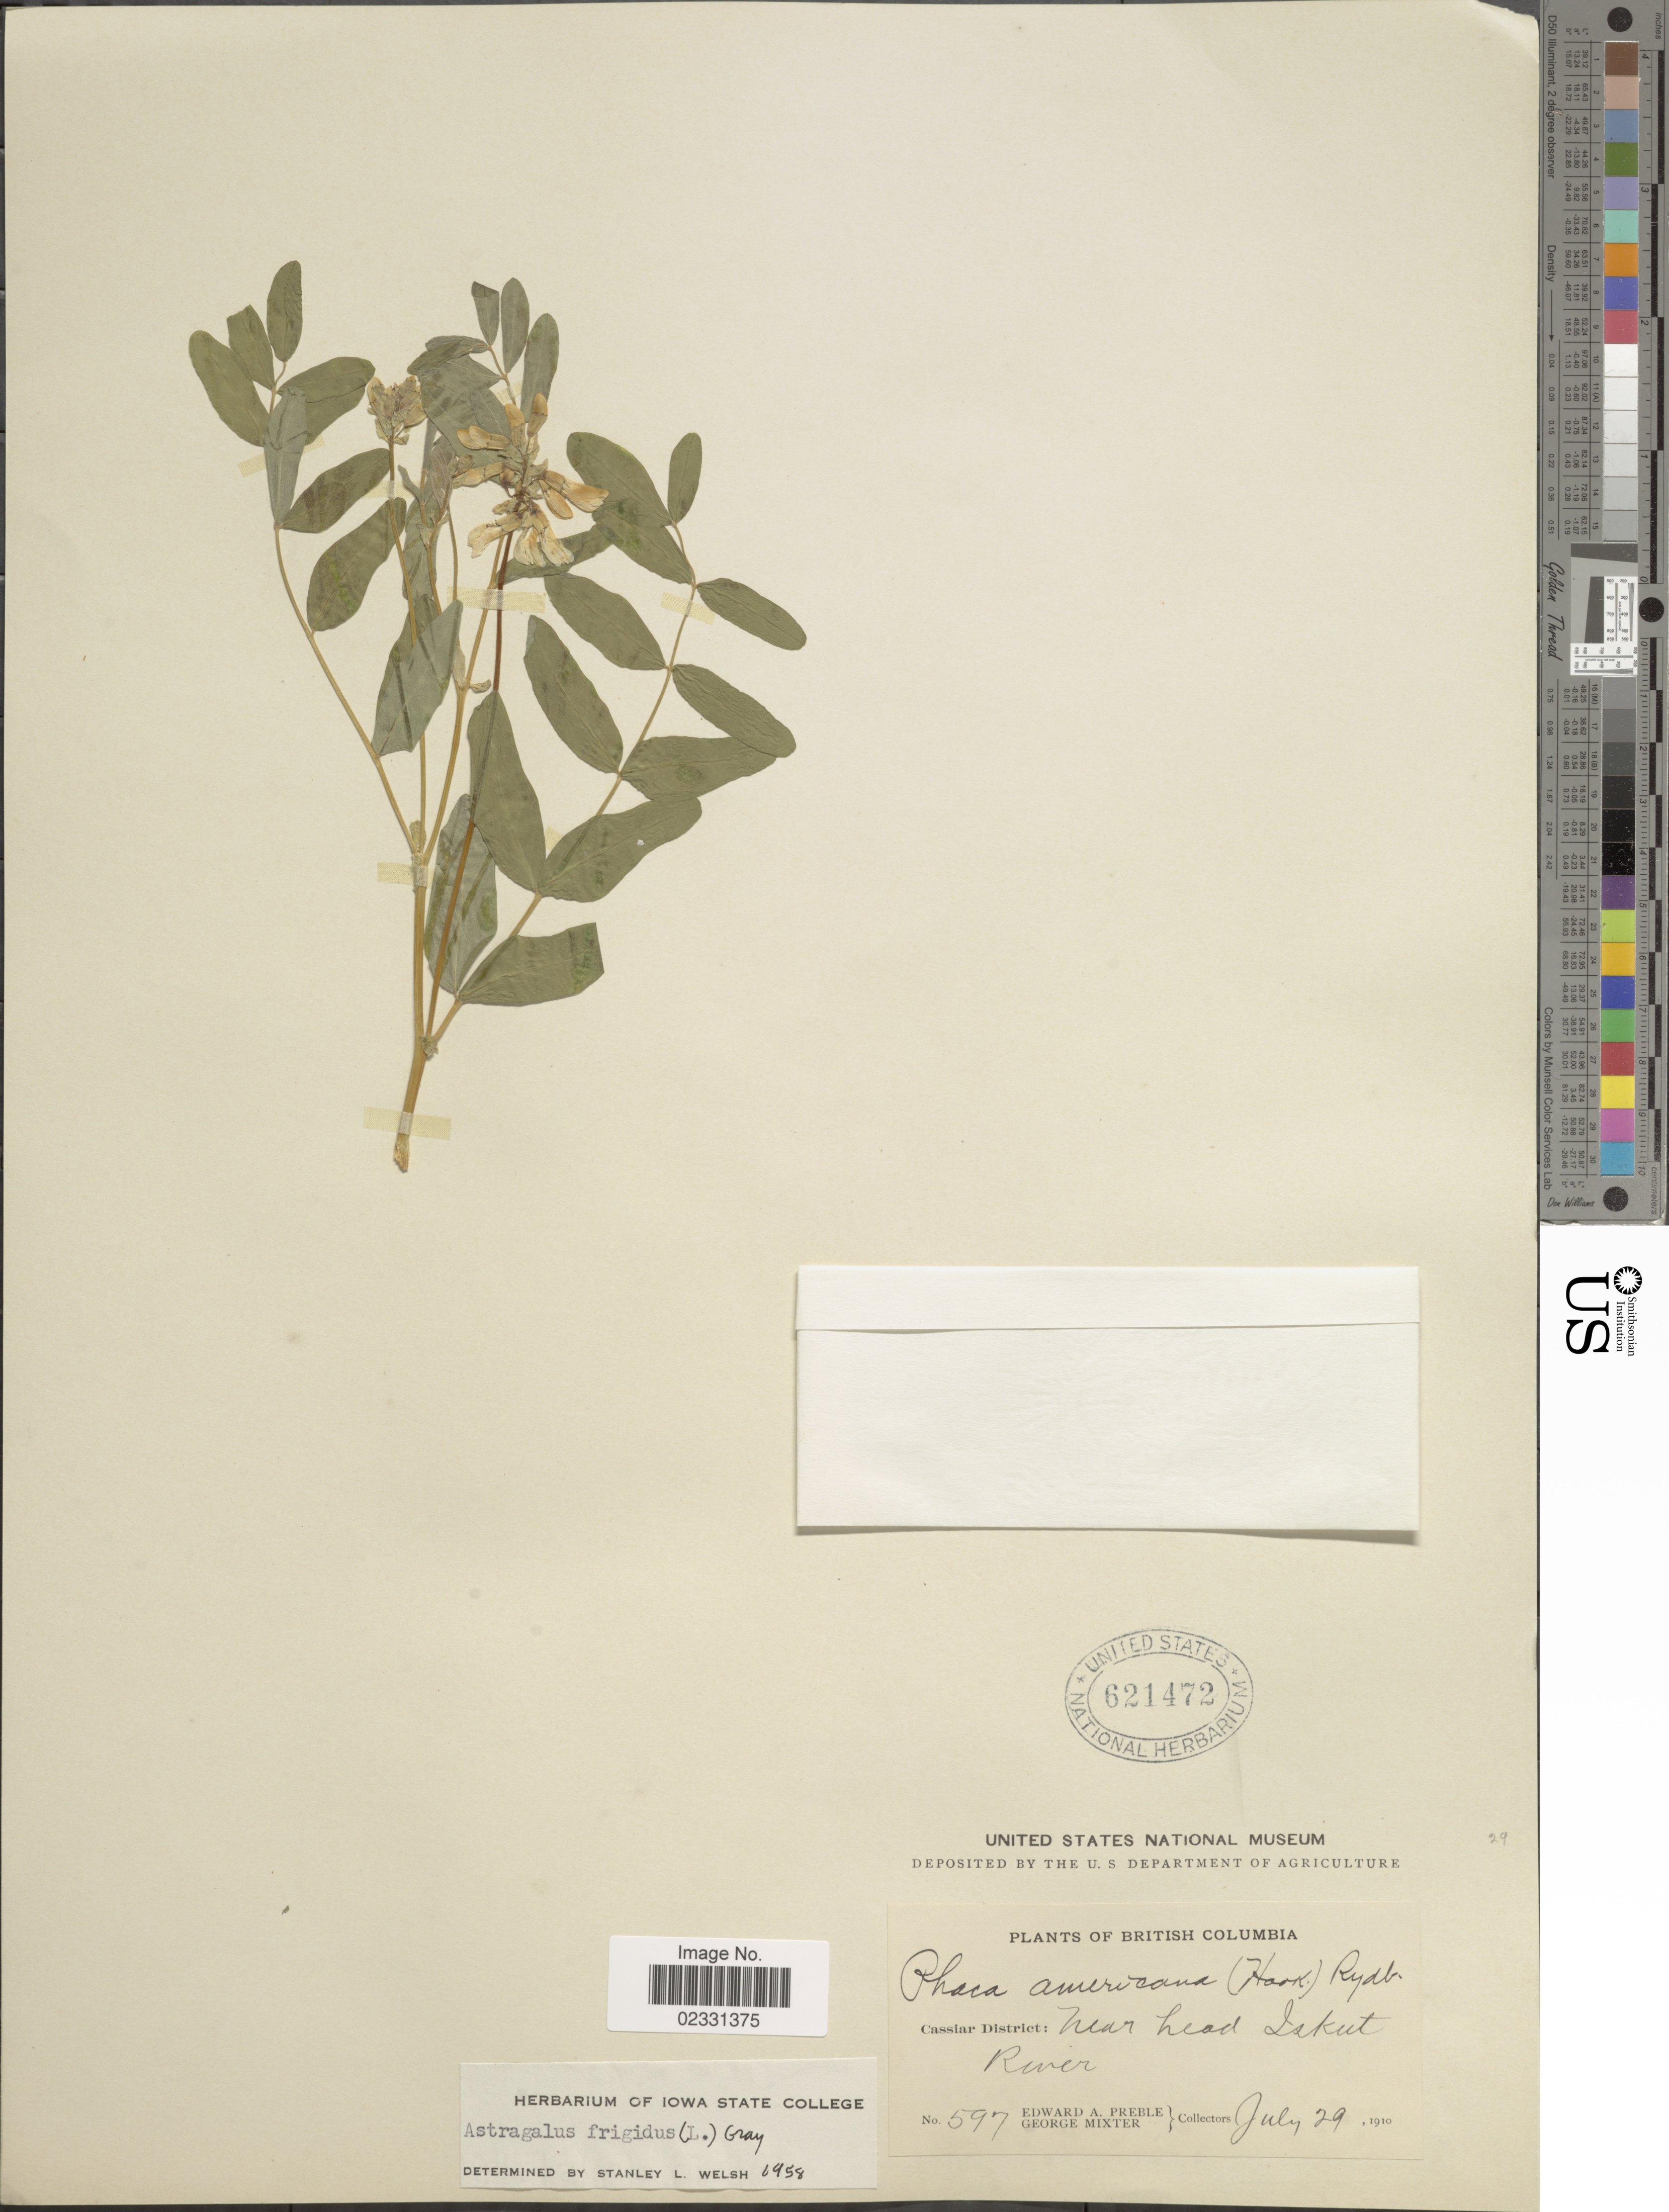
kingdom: Plantae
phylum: Tracheophyta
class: Magnoliopsida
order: Fabales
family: Fabaceae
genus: Astragalus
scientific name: Astragalus frigidus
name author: (L.) A. Gray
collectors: E. Preble & G. Mixter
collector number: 597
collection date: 1910-07-29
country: Canada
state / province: British Columbia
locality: Cassiar District: near head Iskut River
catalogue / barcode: US 621472